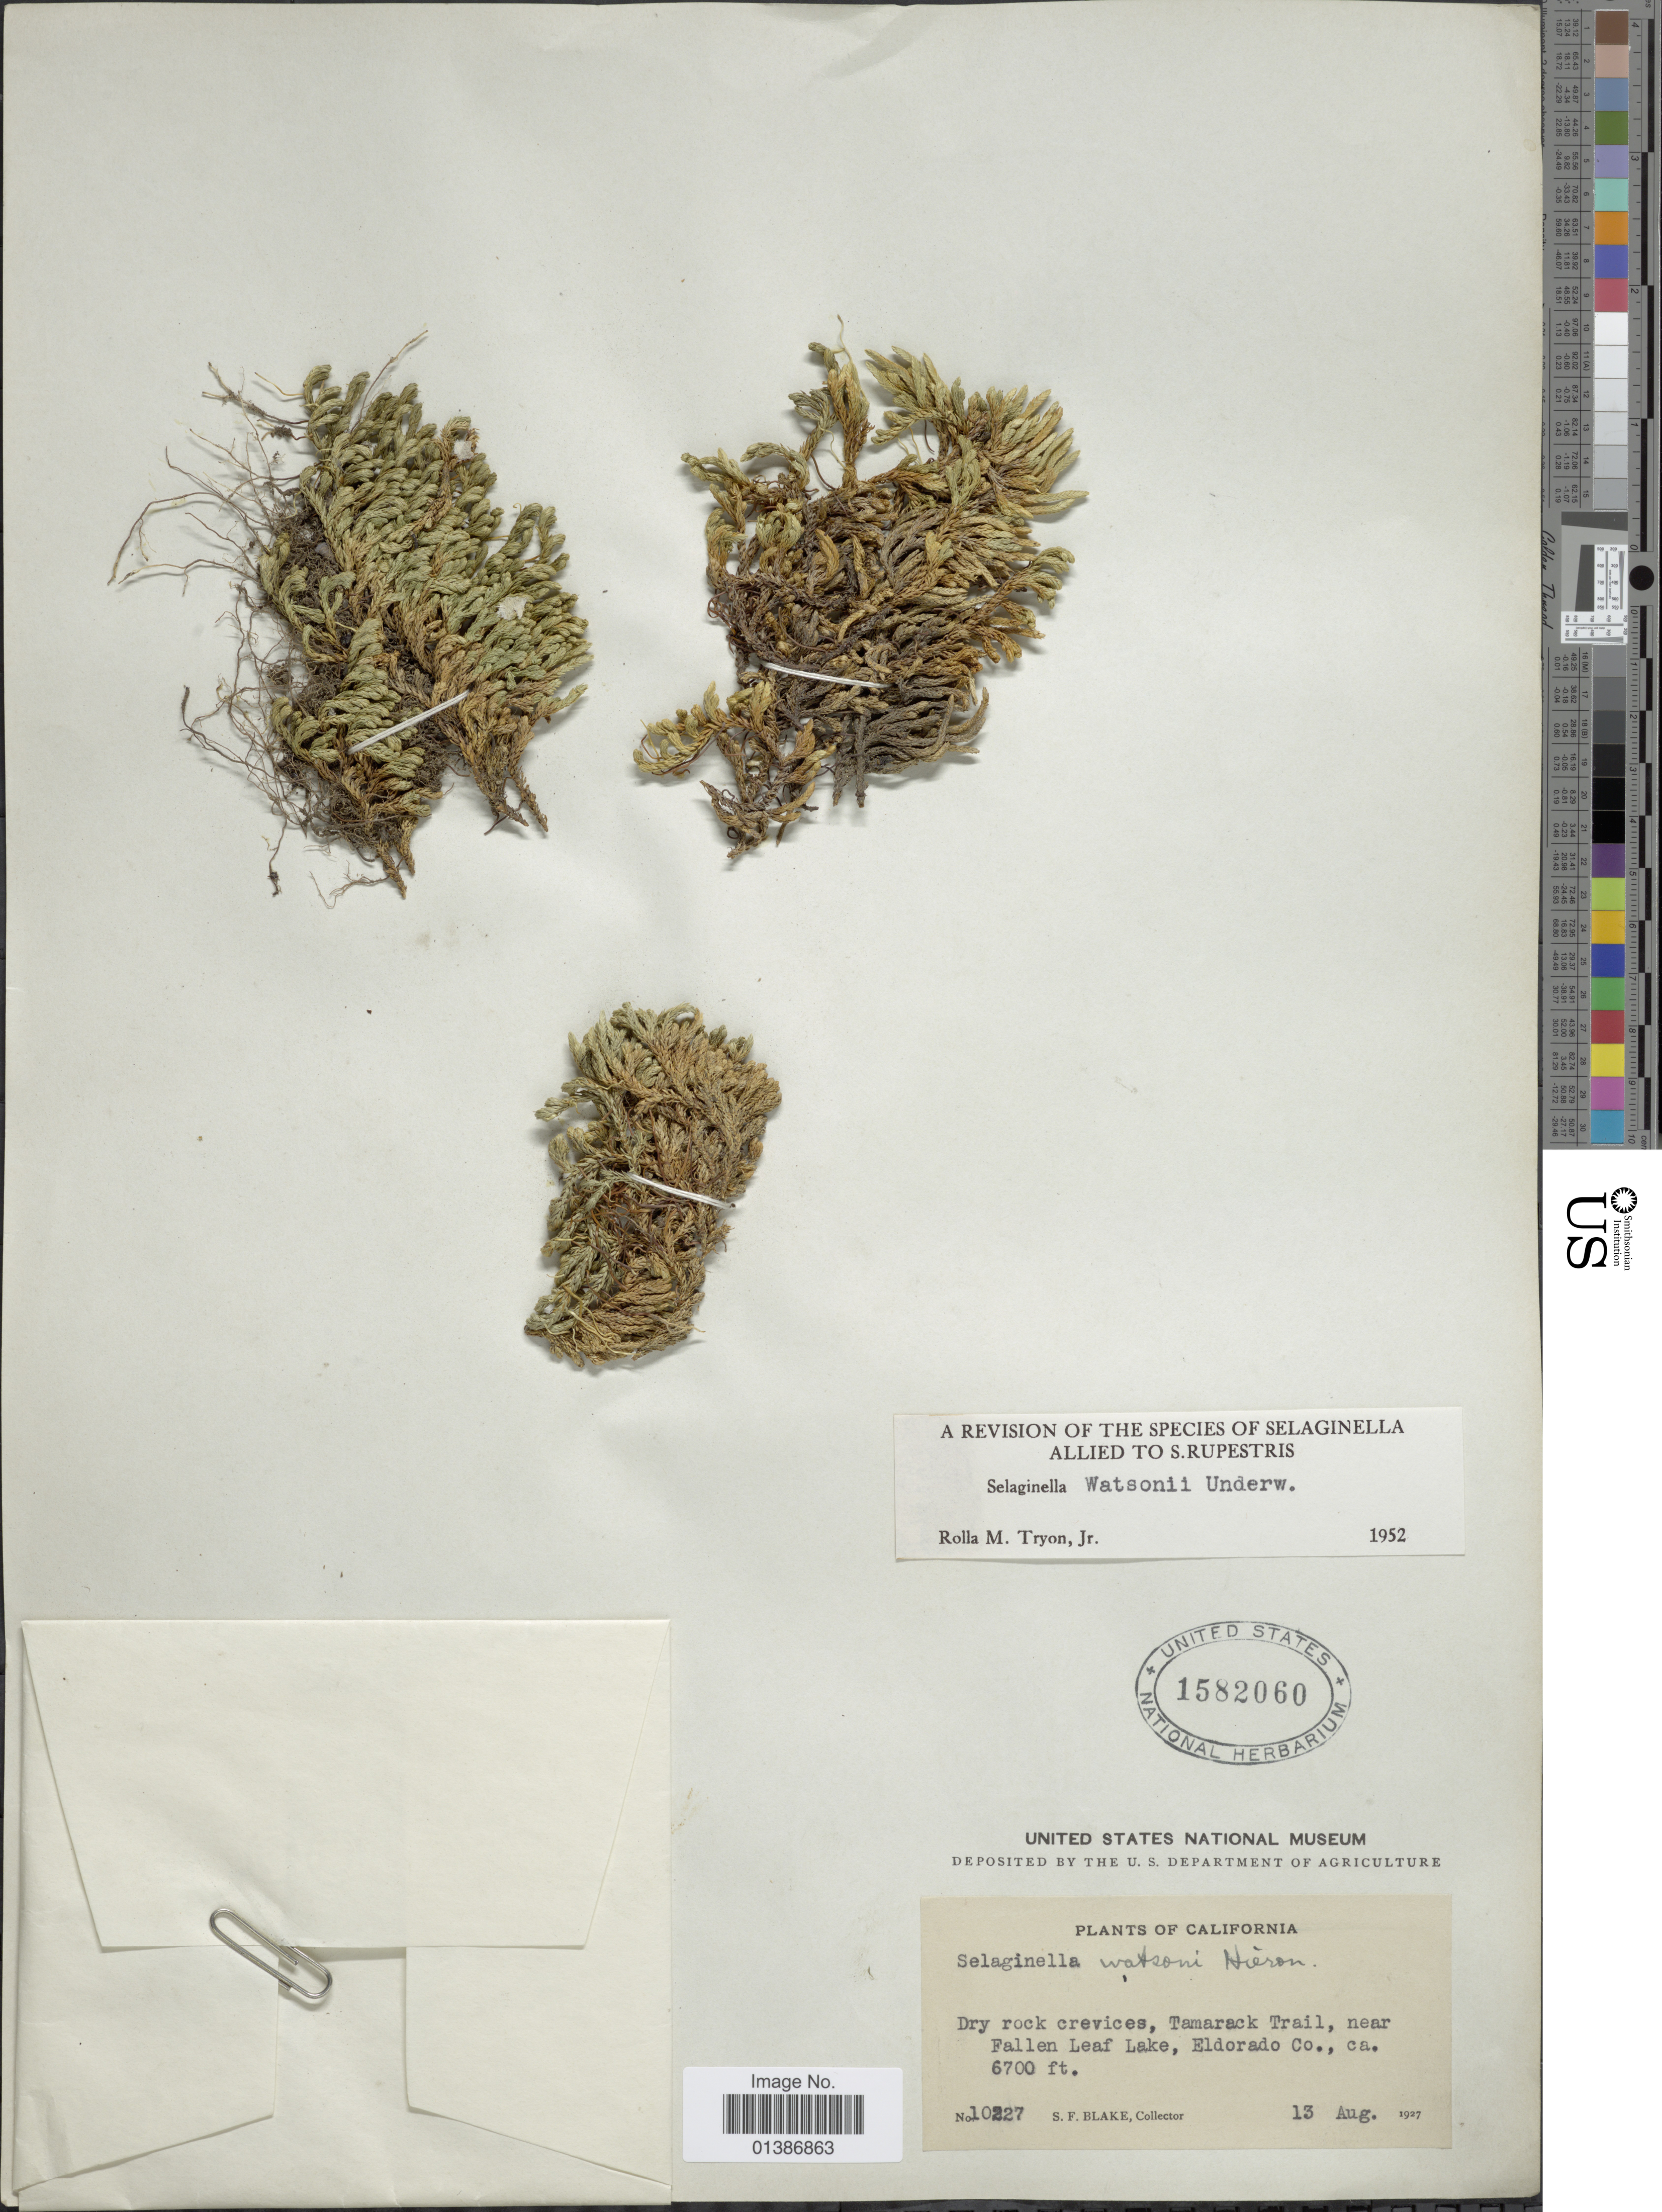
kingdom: Plantae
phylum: Tracheophyta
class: Lycopodiopsida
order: Selaginellales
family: Selaginellaceae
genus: Selaginella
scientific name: Selaginella watsonii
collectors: S. Blake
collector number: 10227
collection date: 1927-08-13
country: United States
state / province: California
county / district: El Dorado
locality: Dry rock crevices, Tamarack Trail, near Fallen Leaf Lake, Eldorado Co.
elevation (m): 2042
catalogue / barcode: US 1582060